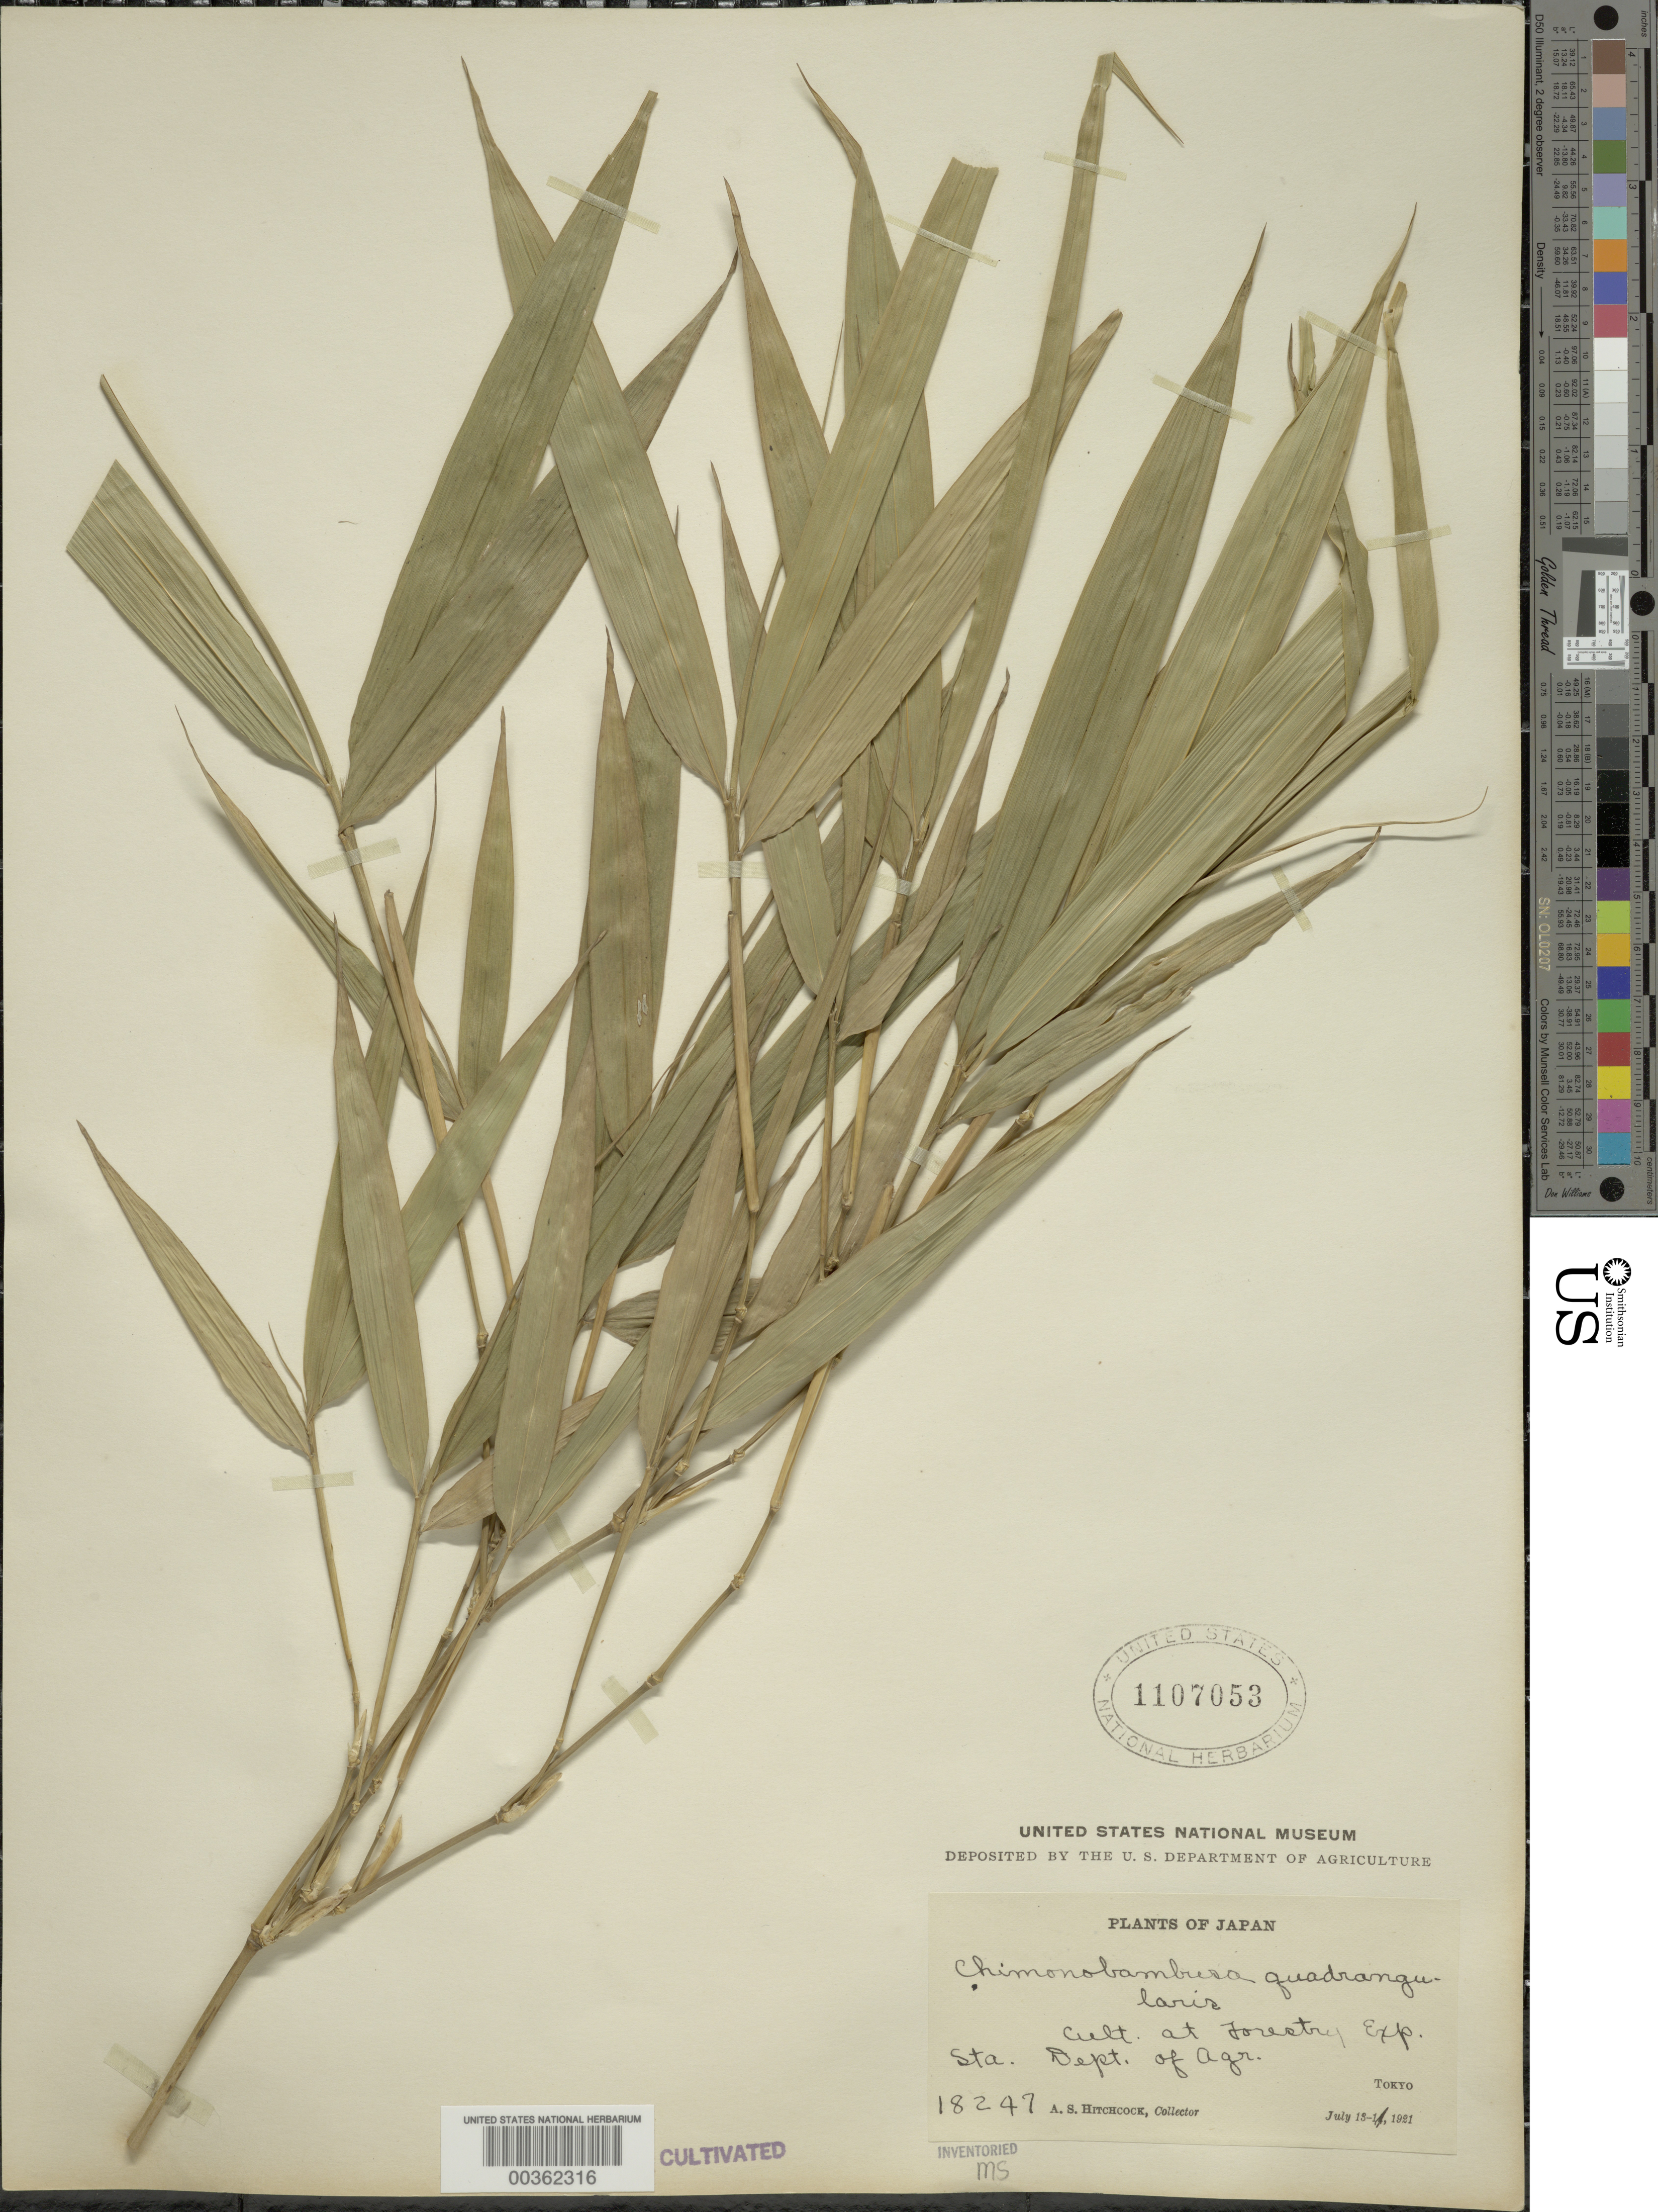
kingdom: Plantae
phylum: Tracheophyta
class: Liliopsida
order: Poales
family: Poaceae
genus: Chimonobambusa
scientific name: Chimonobambusa quadrangularis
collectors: A. S. Hitchcock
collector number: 18247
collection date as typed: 13 Jul 1921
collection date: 1921-07-13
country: Japan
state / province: Tokyo, Federal City of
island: Honshu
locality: Forestry experimental station-tokyo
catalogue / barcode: US 1107053